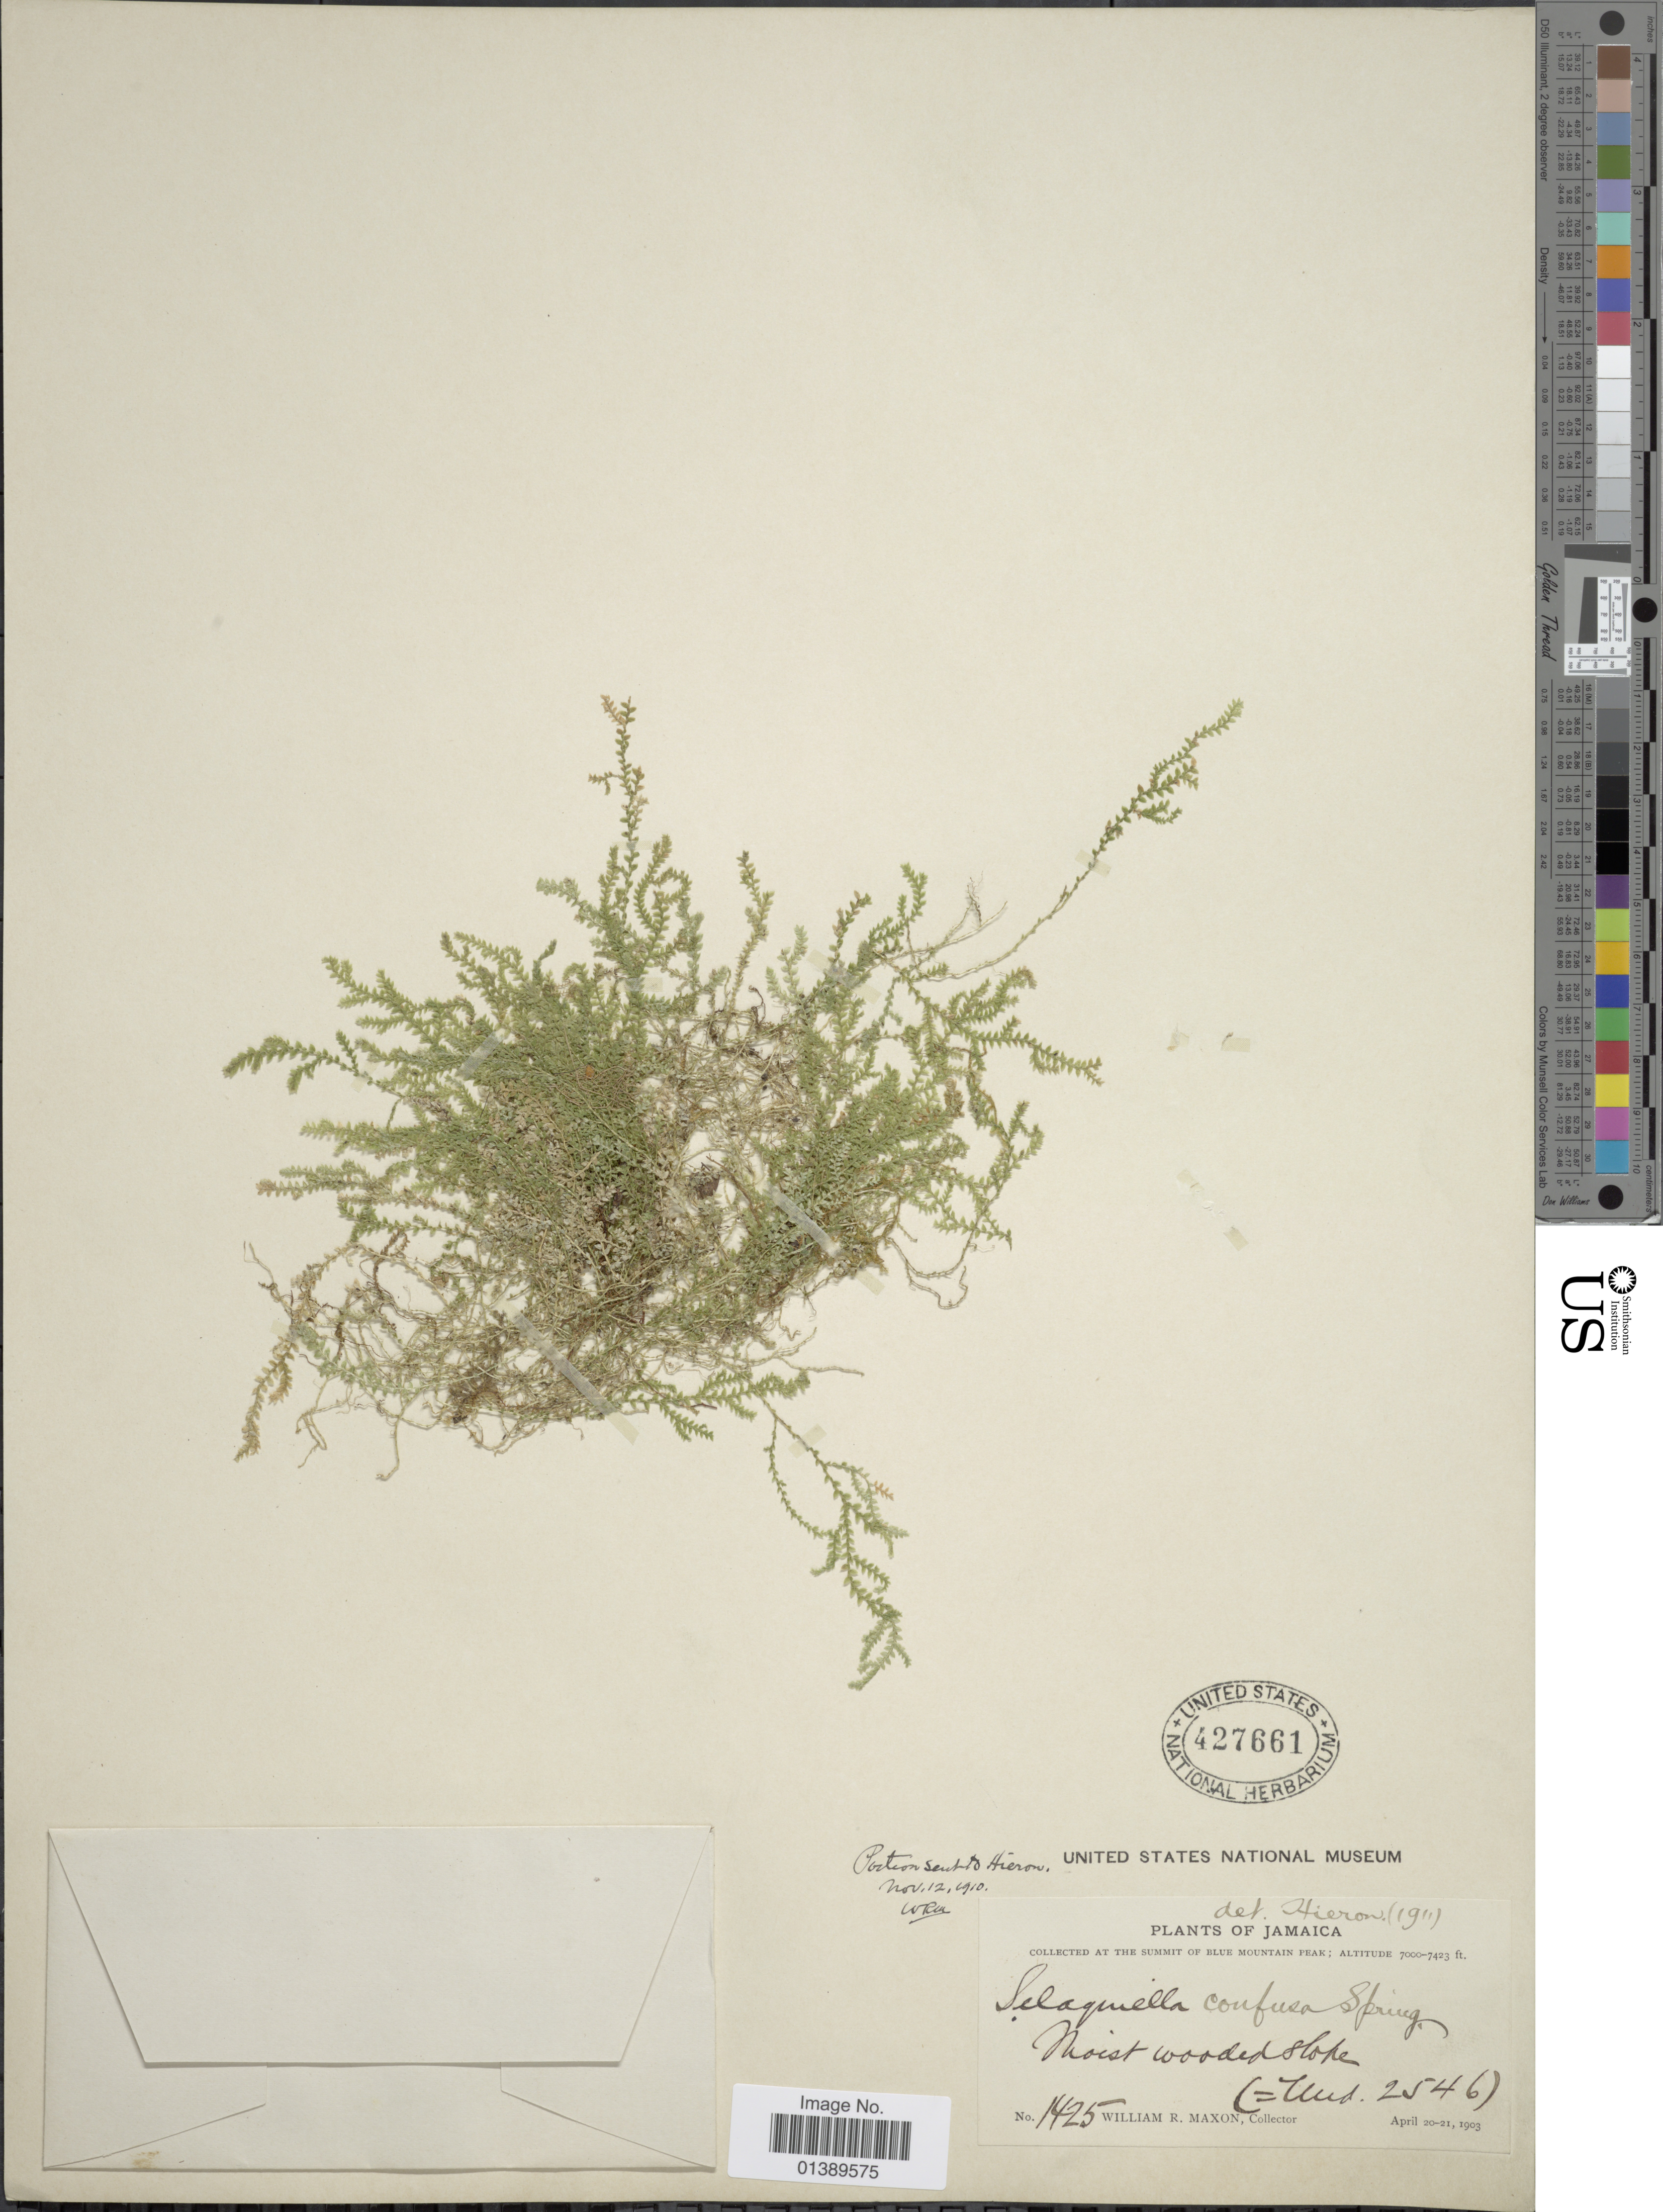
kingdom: Plantae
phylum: Tracheophyta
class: Lycopodiopsida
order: Selaginellales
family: Selaginellaceae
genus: Selaginella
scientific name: Selaginella confusa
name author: Spring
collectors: W. R. Maxon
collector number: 1425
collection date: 1903-04-20/1903-04-21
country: Jamaica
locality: Ath the summit of Blue Mountain Peal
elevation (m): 2134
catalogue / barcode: US 427661